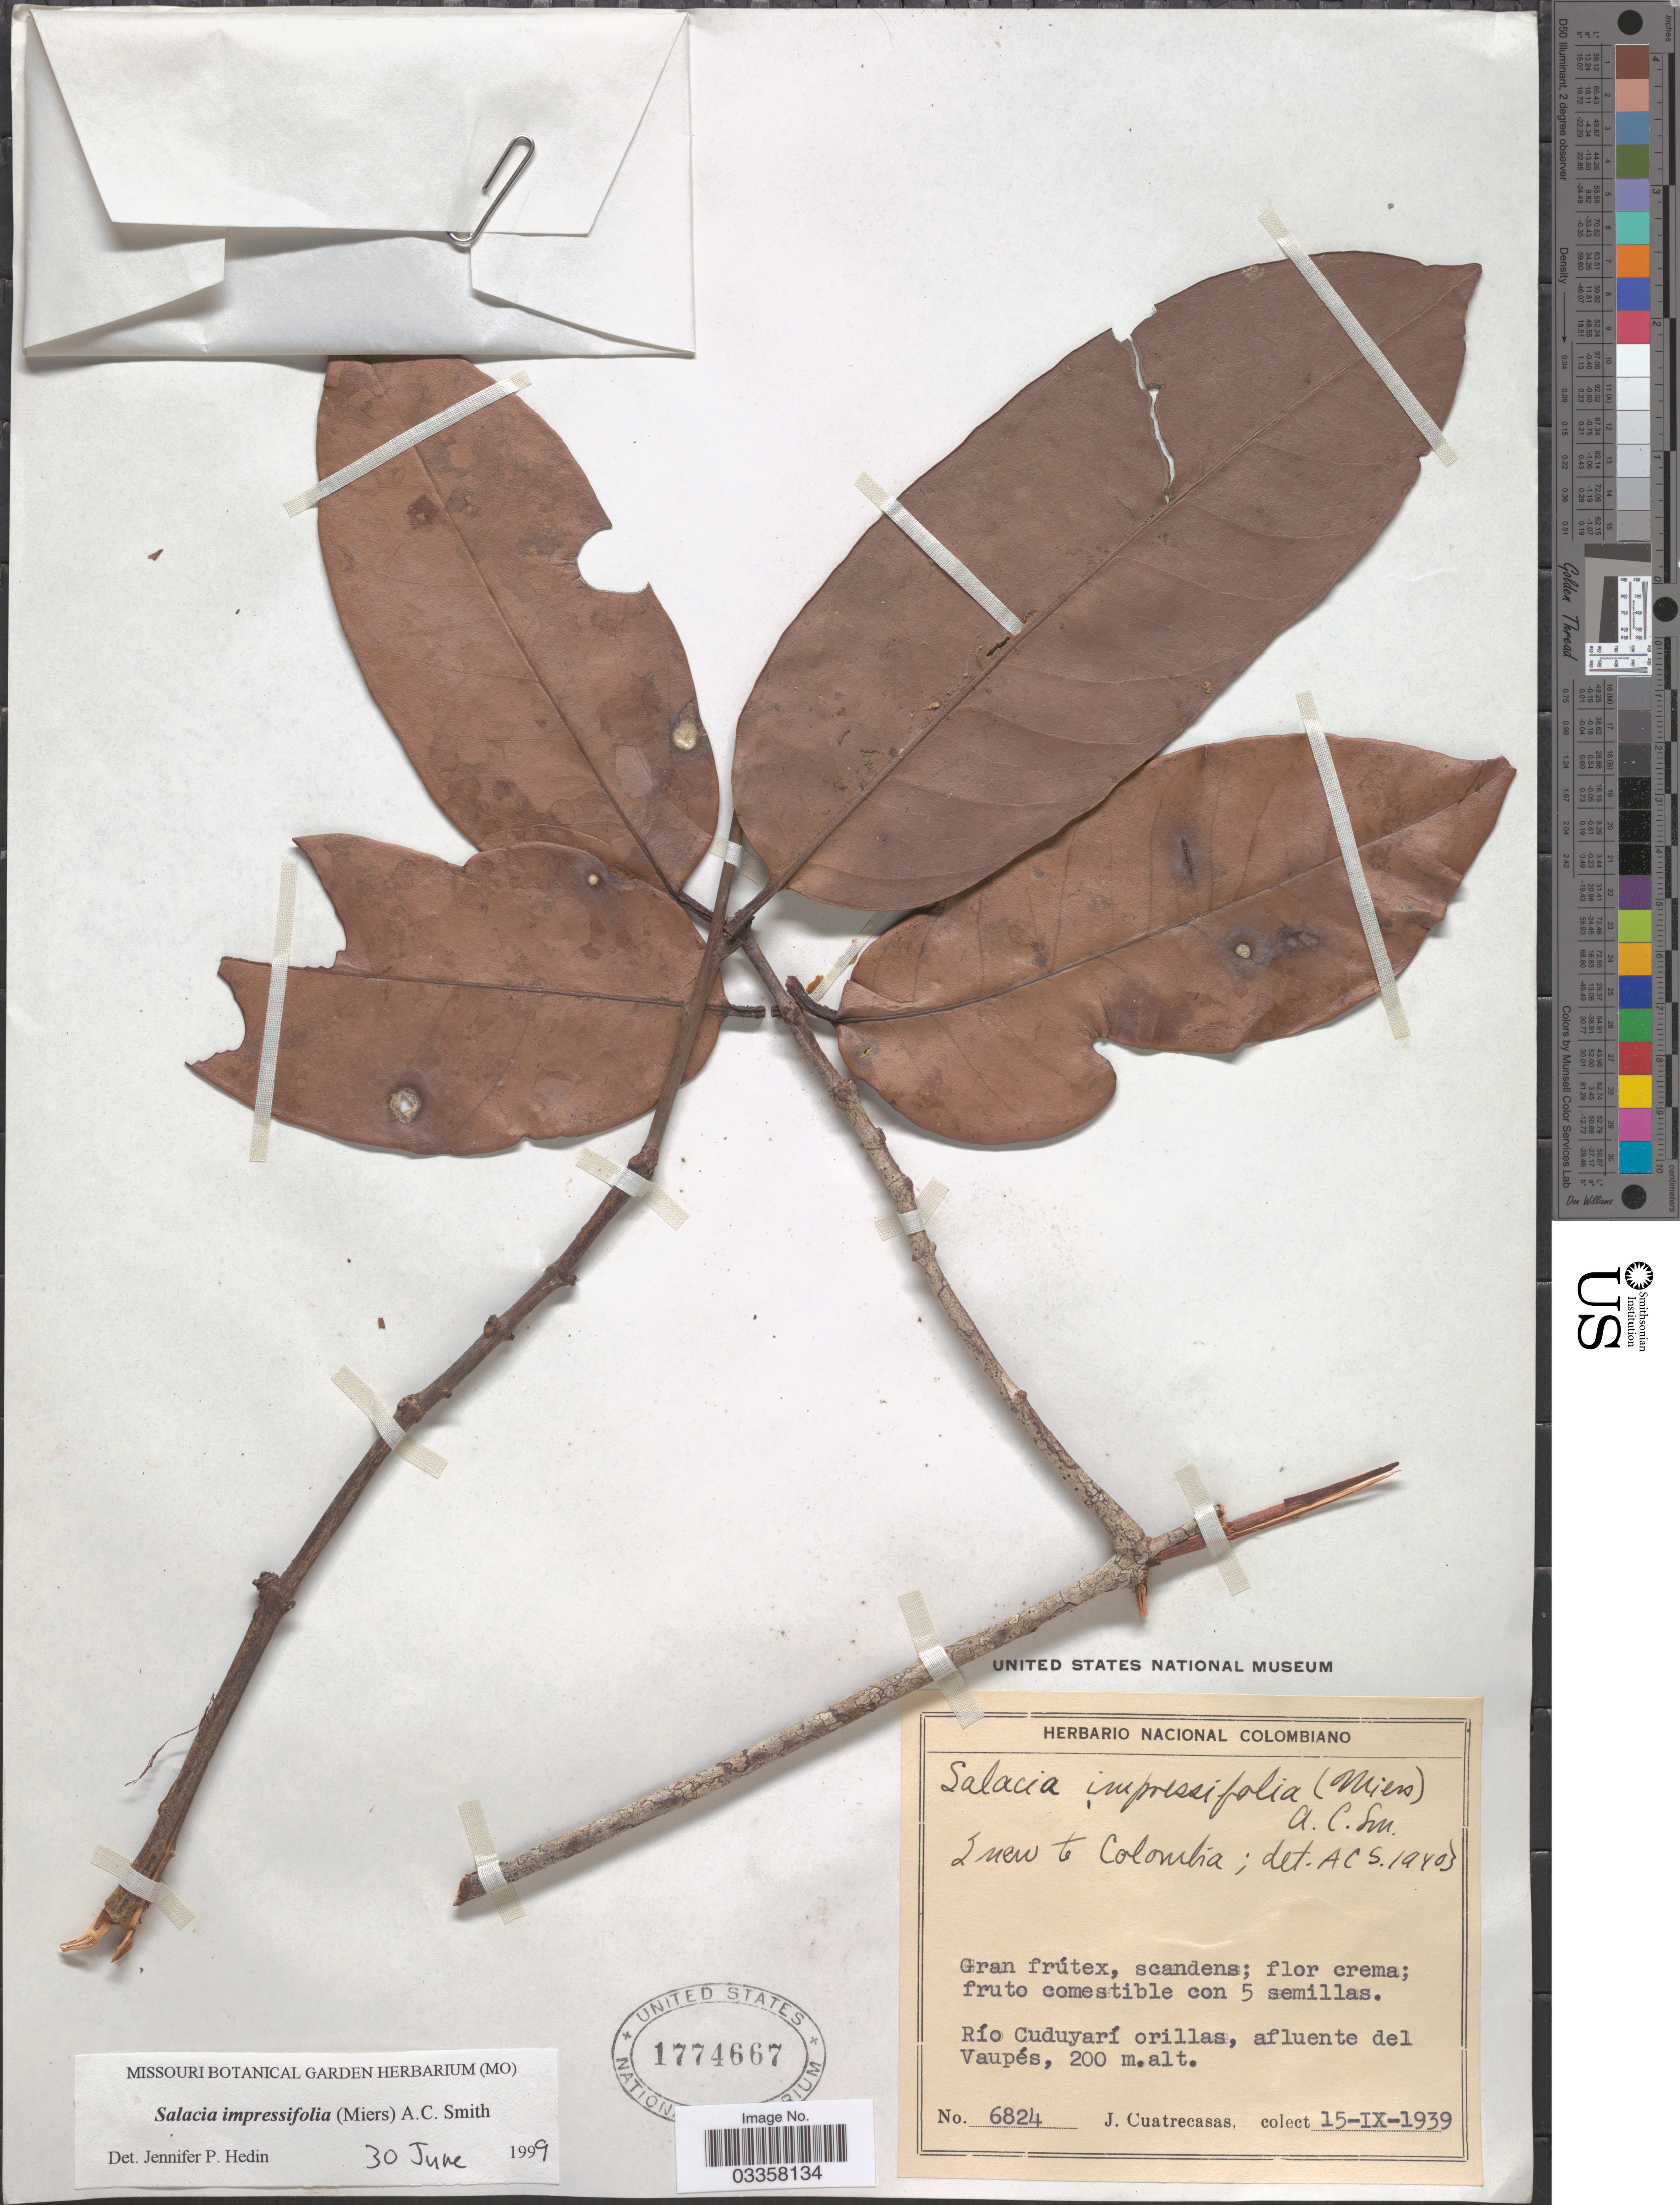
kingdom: Plantae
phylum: Tracheophyta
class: Magnoliopsida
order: Celastrales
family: Celastraceae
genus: Salacia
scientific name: Salacia impressifolia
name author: (Miers) A.C. Sm.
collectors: J. Cuatrecasas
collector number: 6824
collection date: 1939-09-15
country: Colombia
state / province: Vaupés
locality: Río Cuduyarí orillas, afluente del Vaupés.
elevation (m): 200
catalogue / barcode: US 1774667